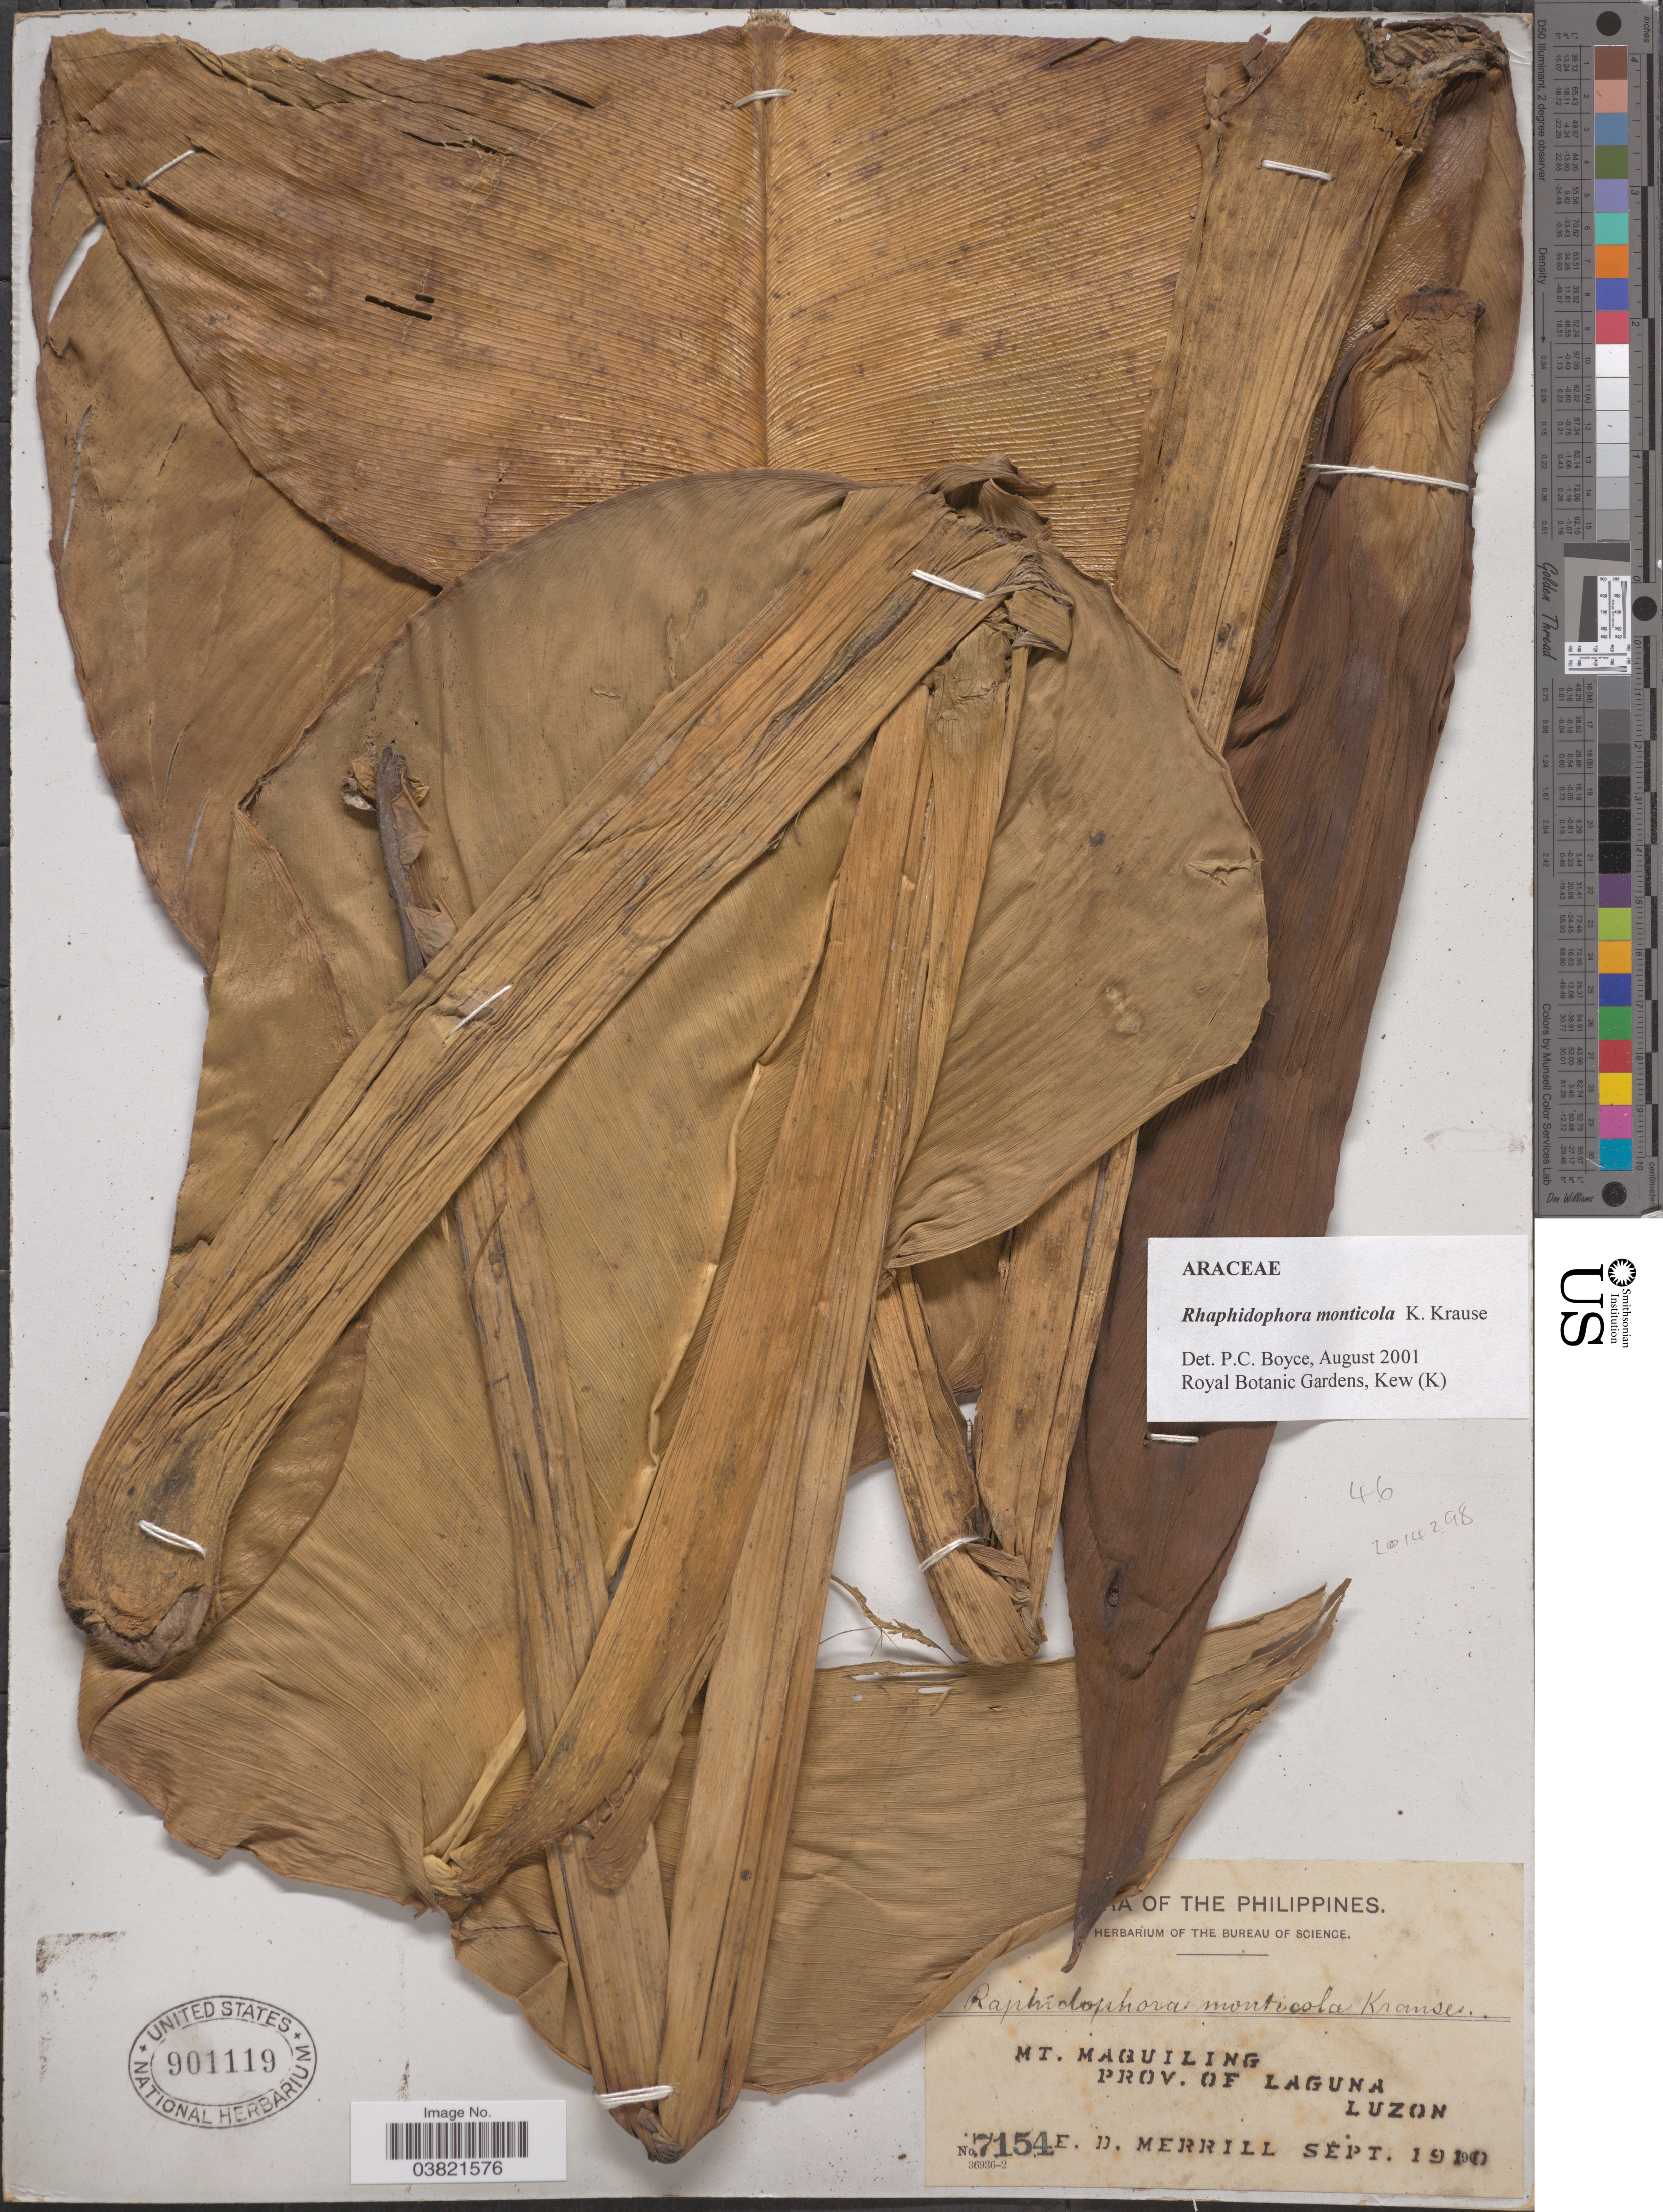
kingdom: Plantae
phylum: Tracheophyta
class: Liliopsida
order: Alismatales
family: Araceae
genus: Rhaphidophora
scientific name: Rhaphidophora monticola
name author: K. Krause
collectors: E. D. Merrill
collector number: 7154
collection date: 1910-09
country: Philippines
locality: Mt. Maquiling. Prov. of Laguna. Luzon.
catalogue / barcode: US 901119